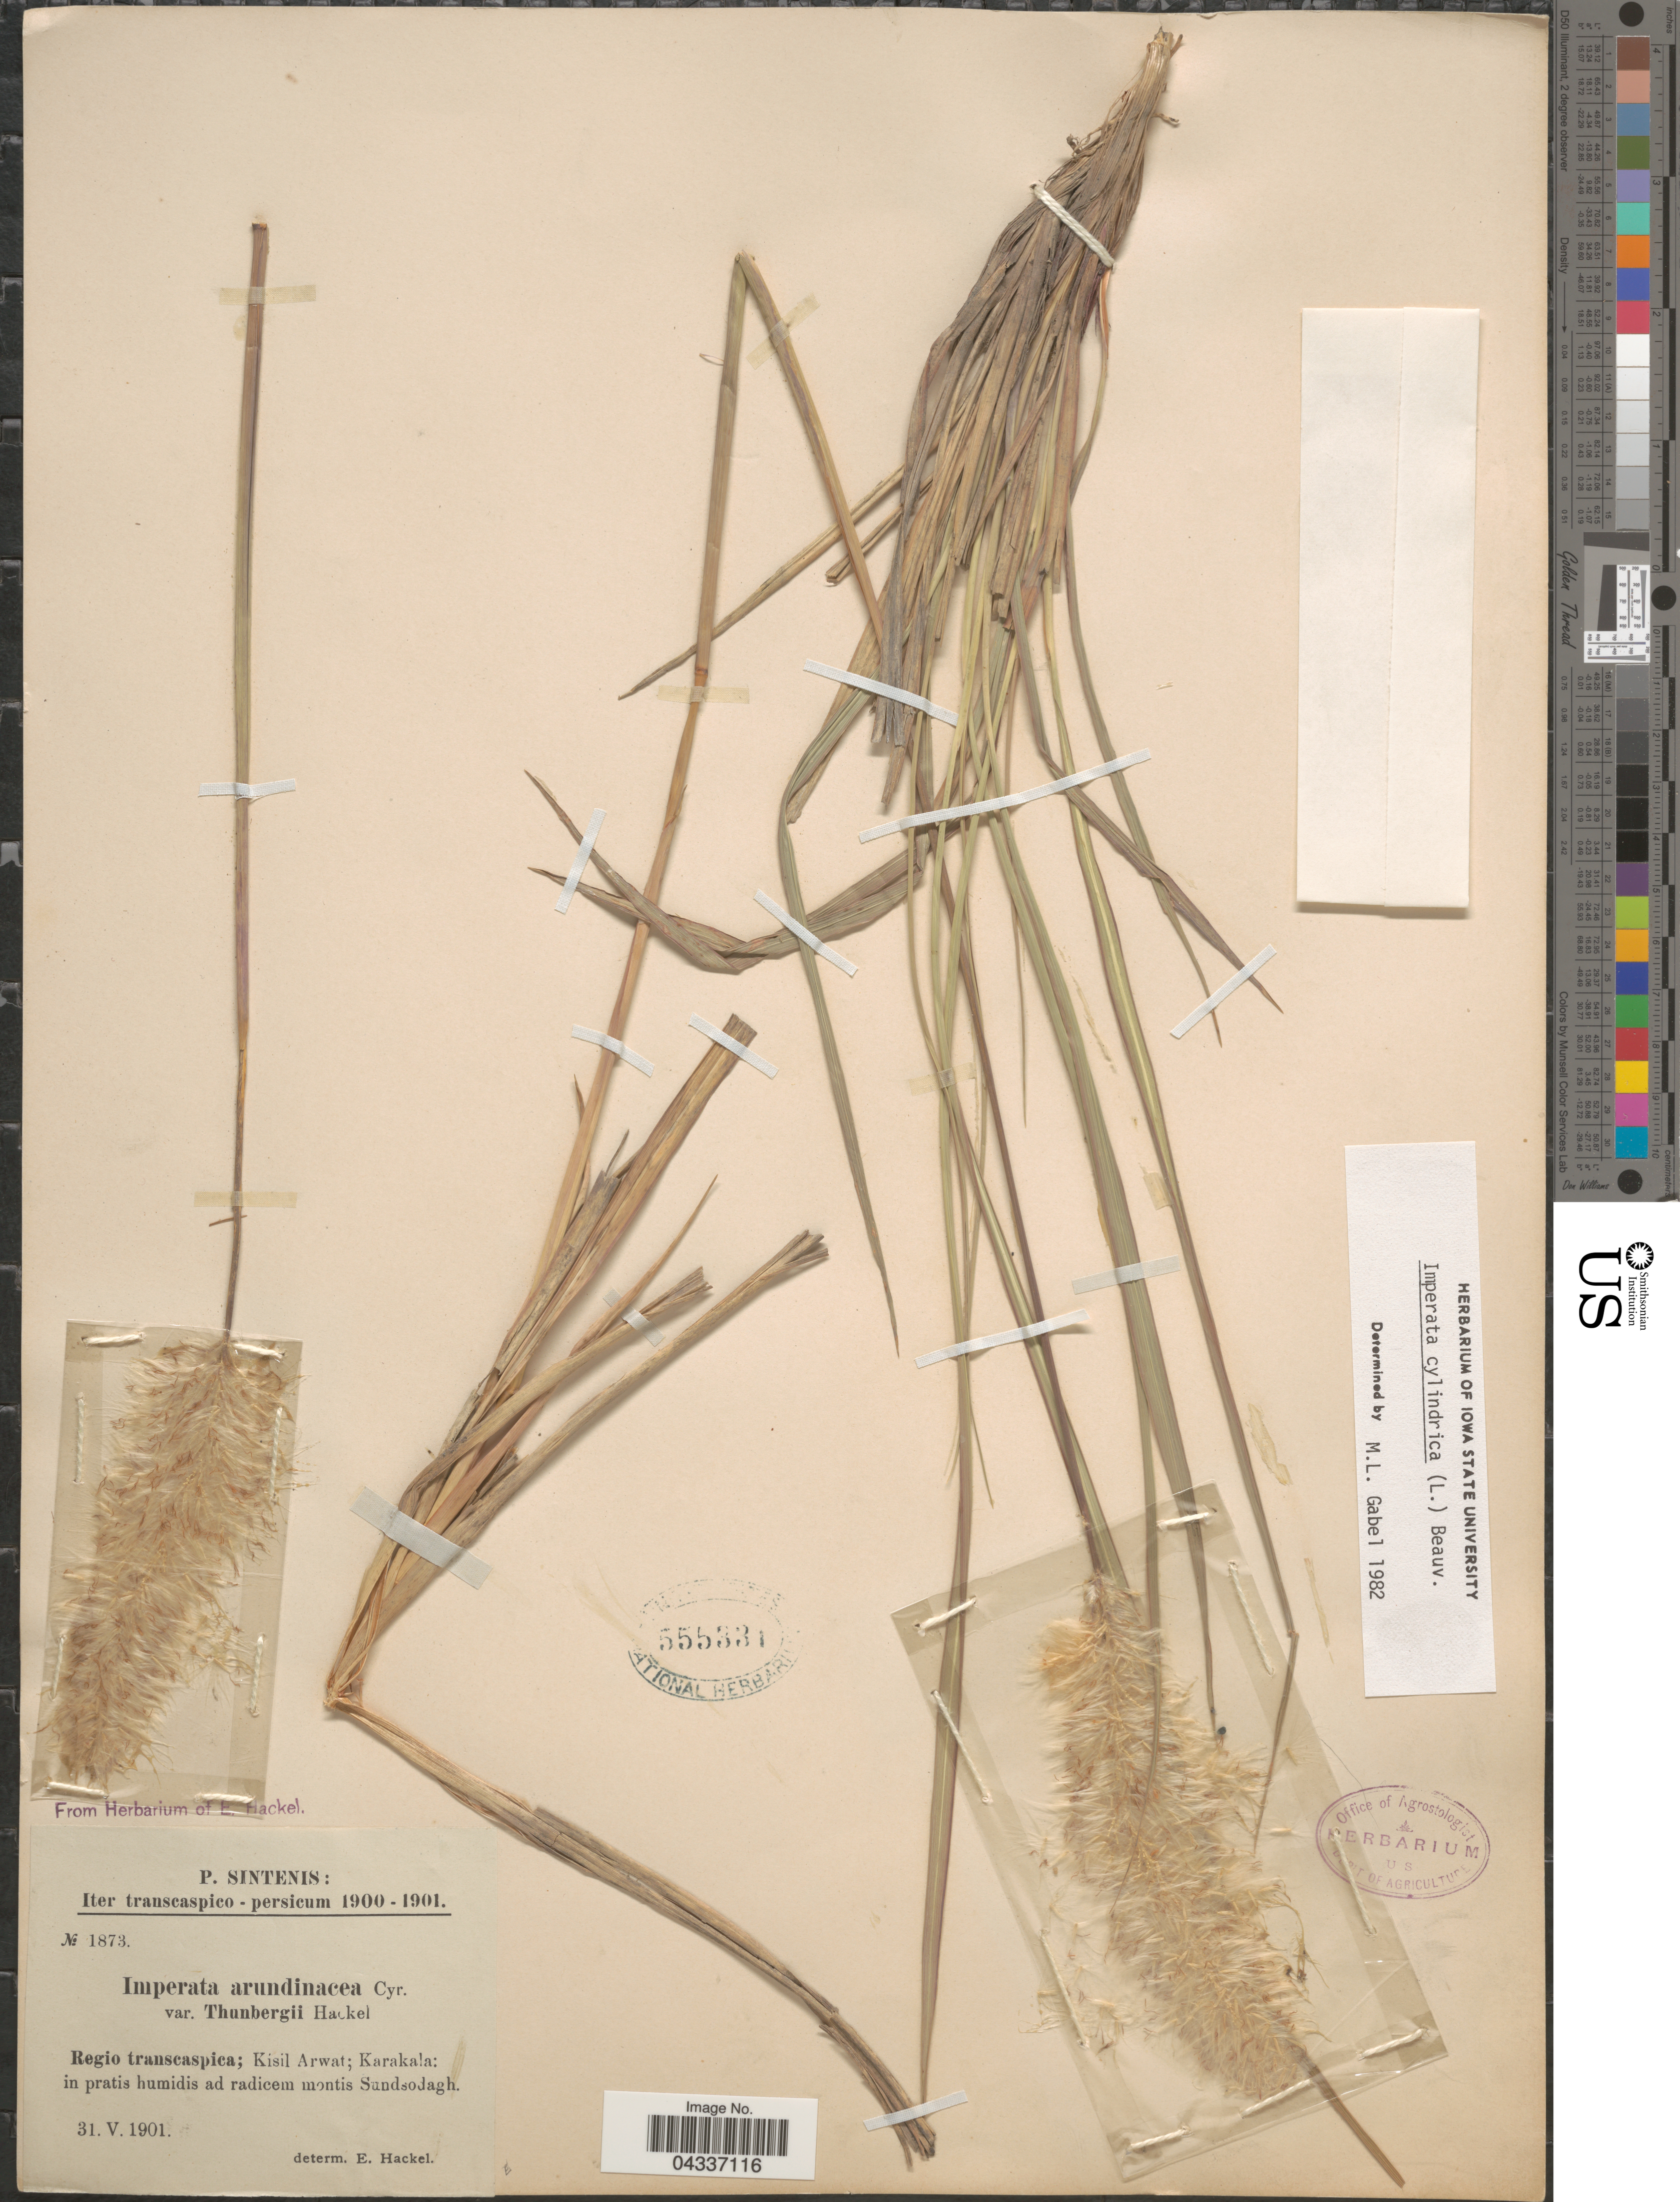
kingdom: Plantae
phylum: Tracheophyta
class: Liliopsida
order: Poales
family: Poaceae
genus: Imperata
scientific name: Imperata cylindrica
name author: (L.) P. Beauv.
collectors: P. Sintenis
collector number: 1873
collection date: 1901-05-31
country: Turkmenistan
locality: Iter transcaspico - persicum 1900 - 1901. Regio transcaspica; Kisil Arwat; Karakala: in pratis humidis ad radicem montis Sundsodagh.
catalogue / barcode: US 555331